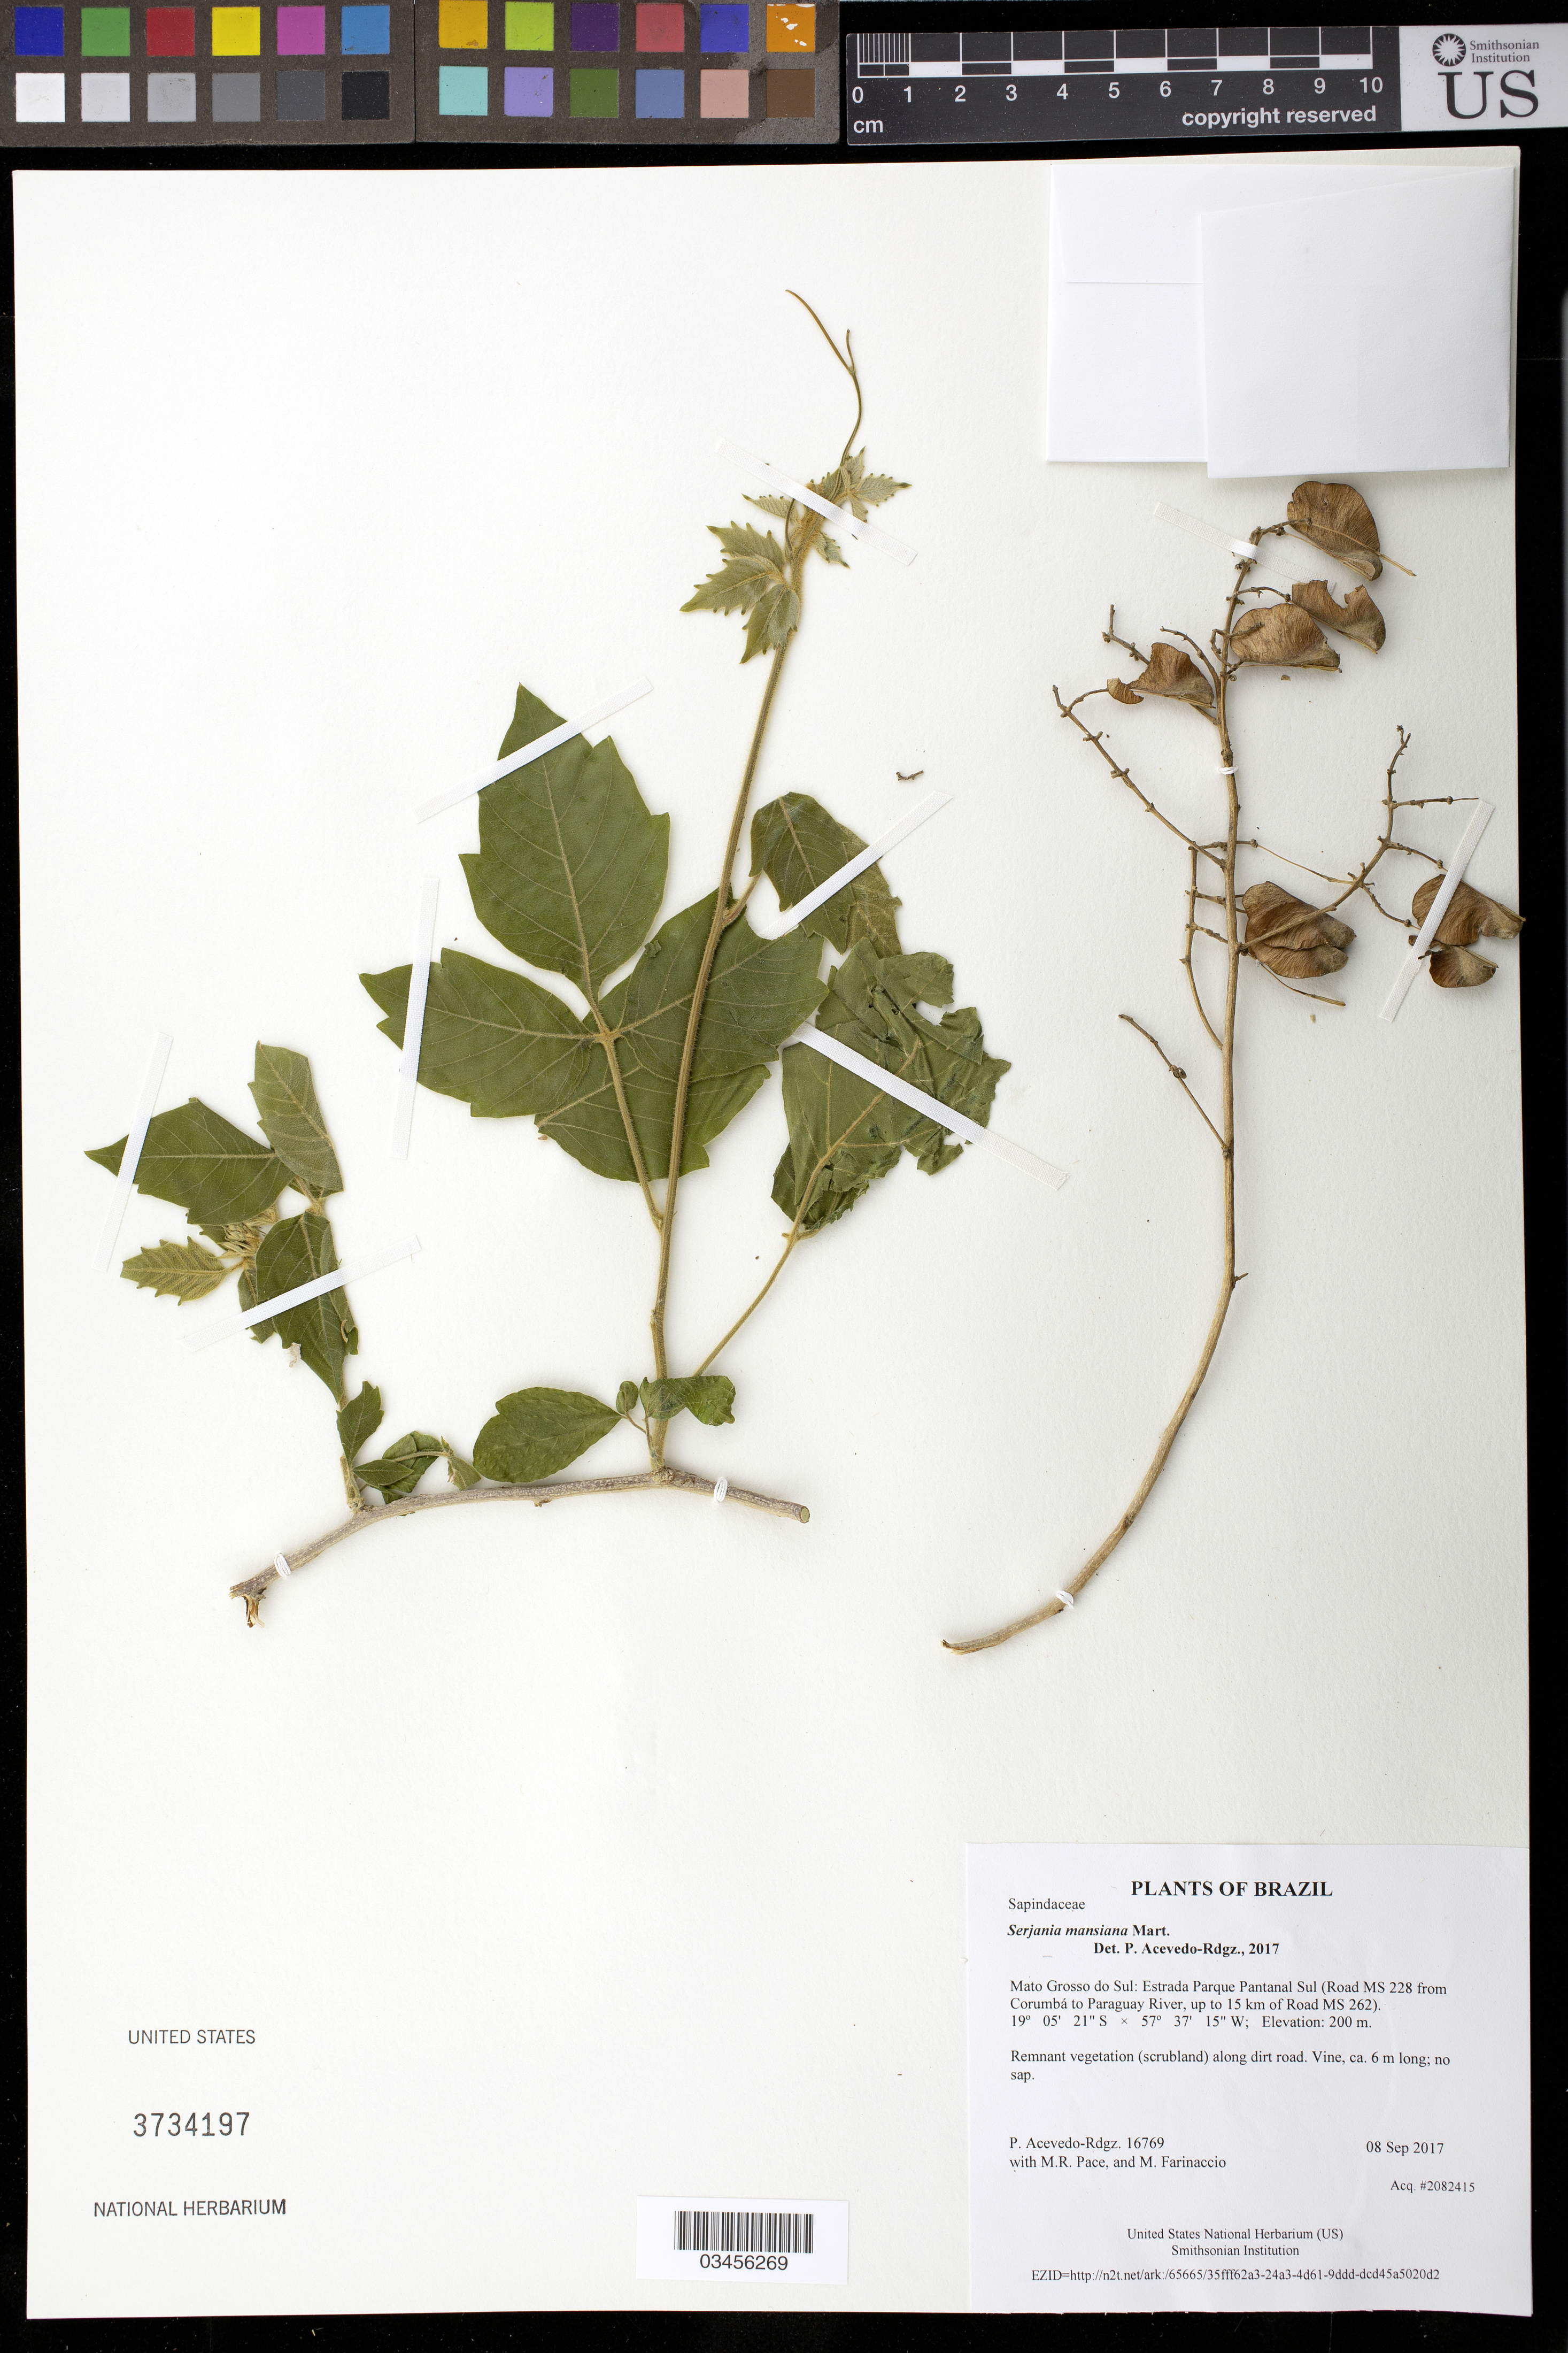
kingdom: Plantae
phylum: Tracheophyta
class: Magnoliopsida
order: Sapindales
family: Sapindaceae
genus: Serjania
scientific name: Serjania eriocarpa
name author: Radlk.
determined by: Acevedo-Rodriguez, P., (US), Smithsonian Institution - National Museum of Natural History (UNITED STATES)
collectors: P. Acevedo-Rodr., M. R. Pace & M. Farinaccio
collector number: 16769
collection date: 2017-09-08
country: Brazil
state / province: Mato Grosso do Sul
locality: Estrada Parque Pantanal Sul (Road MS 228 from Corumbá to Paraguay River, up to 15 km of Road MS 262)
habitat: Remnant vegetation (scrubland) along dirt road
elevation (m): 200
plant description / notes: US, NY, K, RB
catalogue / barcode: US 3734197